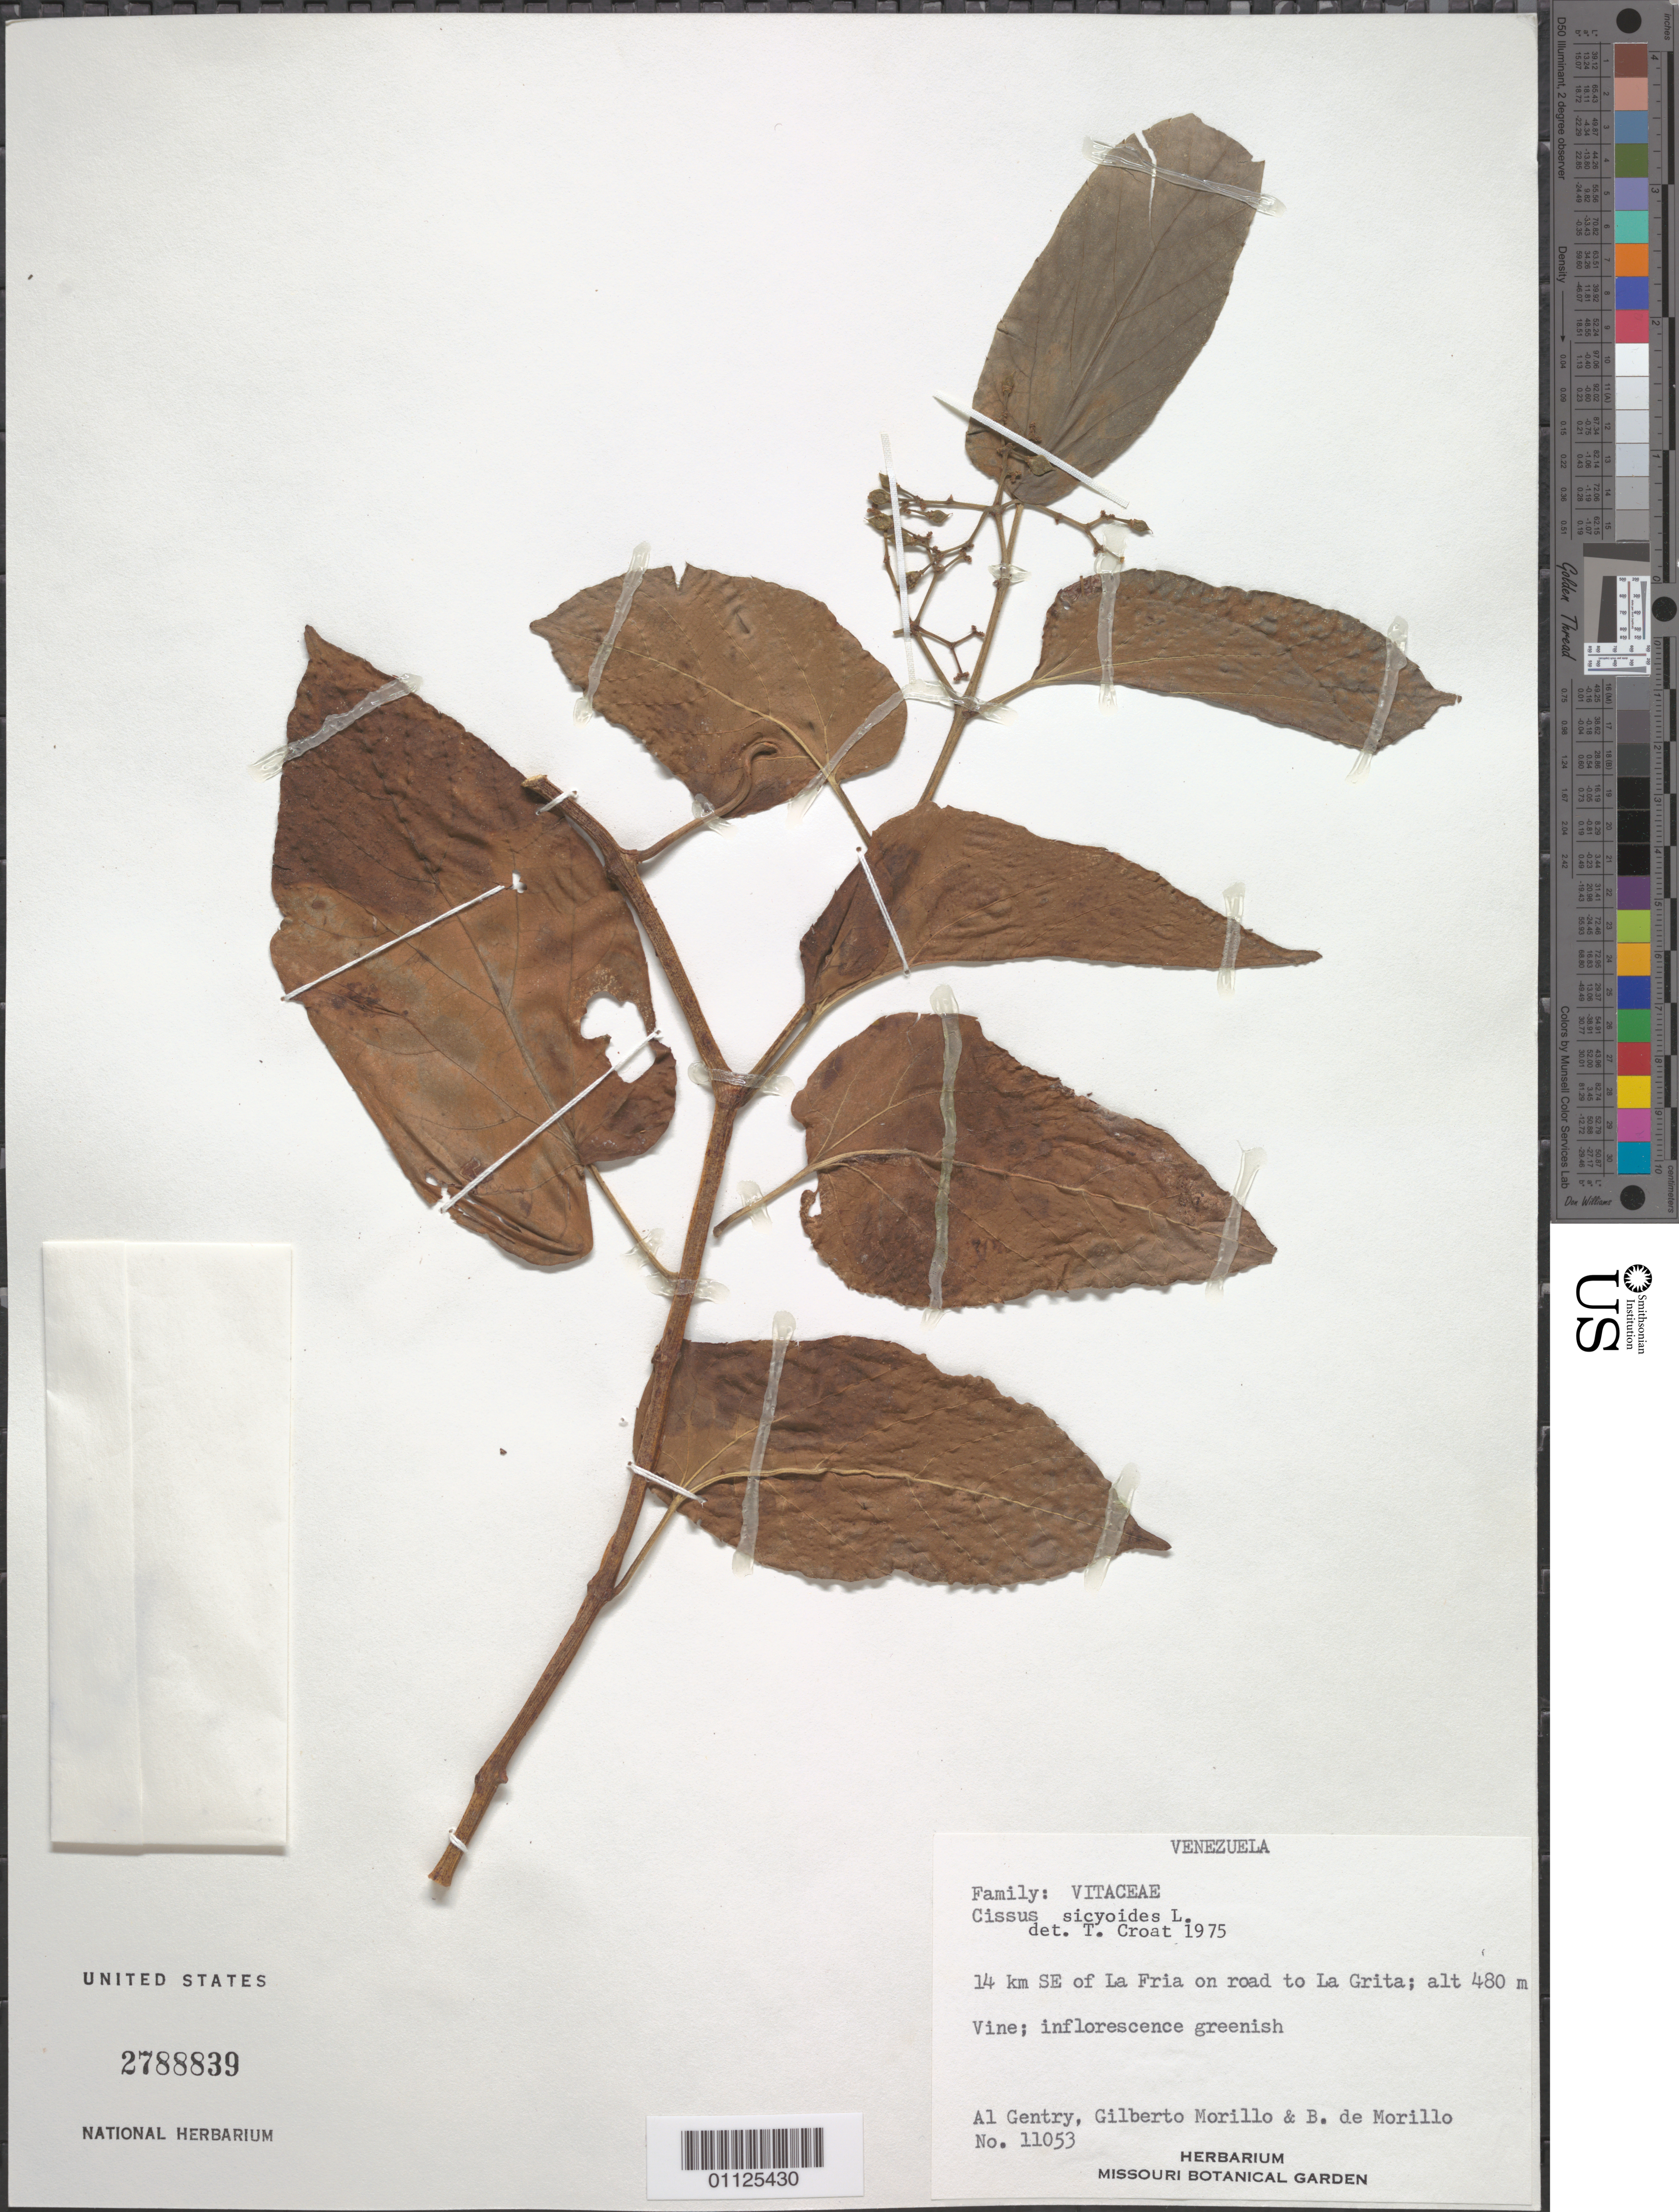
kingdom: Plantae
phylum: Tracheophyta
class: Magnoliopsida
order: Vitales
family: Vitaceae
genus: Cissus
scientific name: Cissus verticillata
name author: (L.) Nicolson & C.E. Jarvis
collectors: A. H. Gentry, G. N. Morillo & B. Morillo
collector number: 11053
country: Venezuela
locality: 14 km SE of La Fria on road to La Grita.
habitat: Vine.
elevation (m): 480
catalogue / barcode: US 2788839